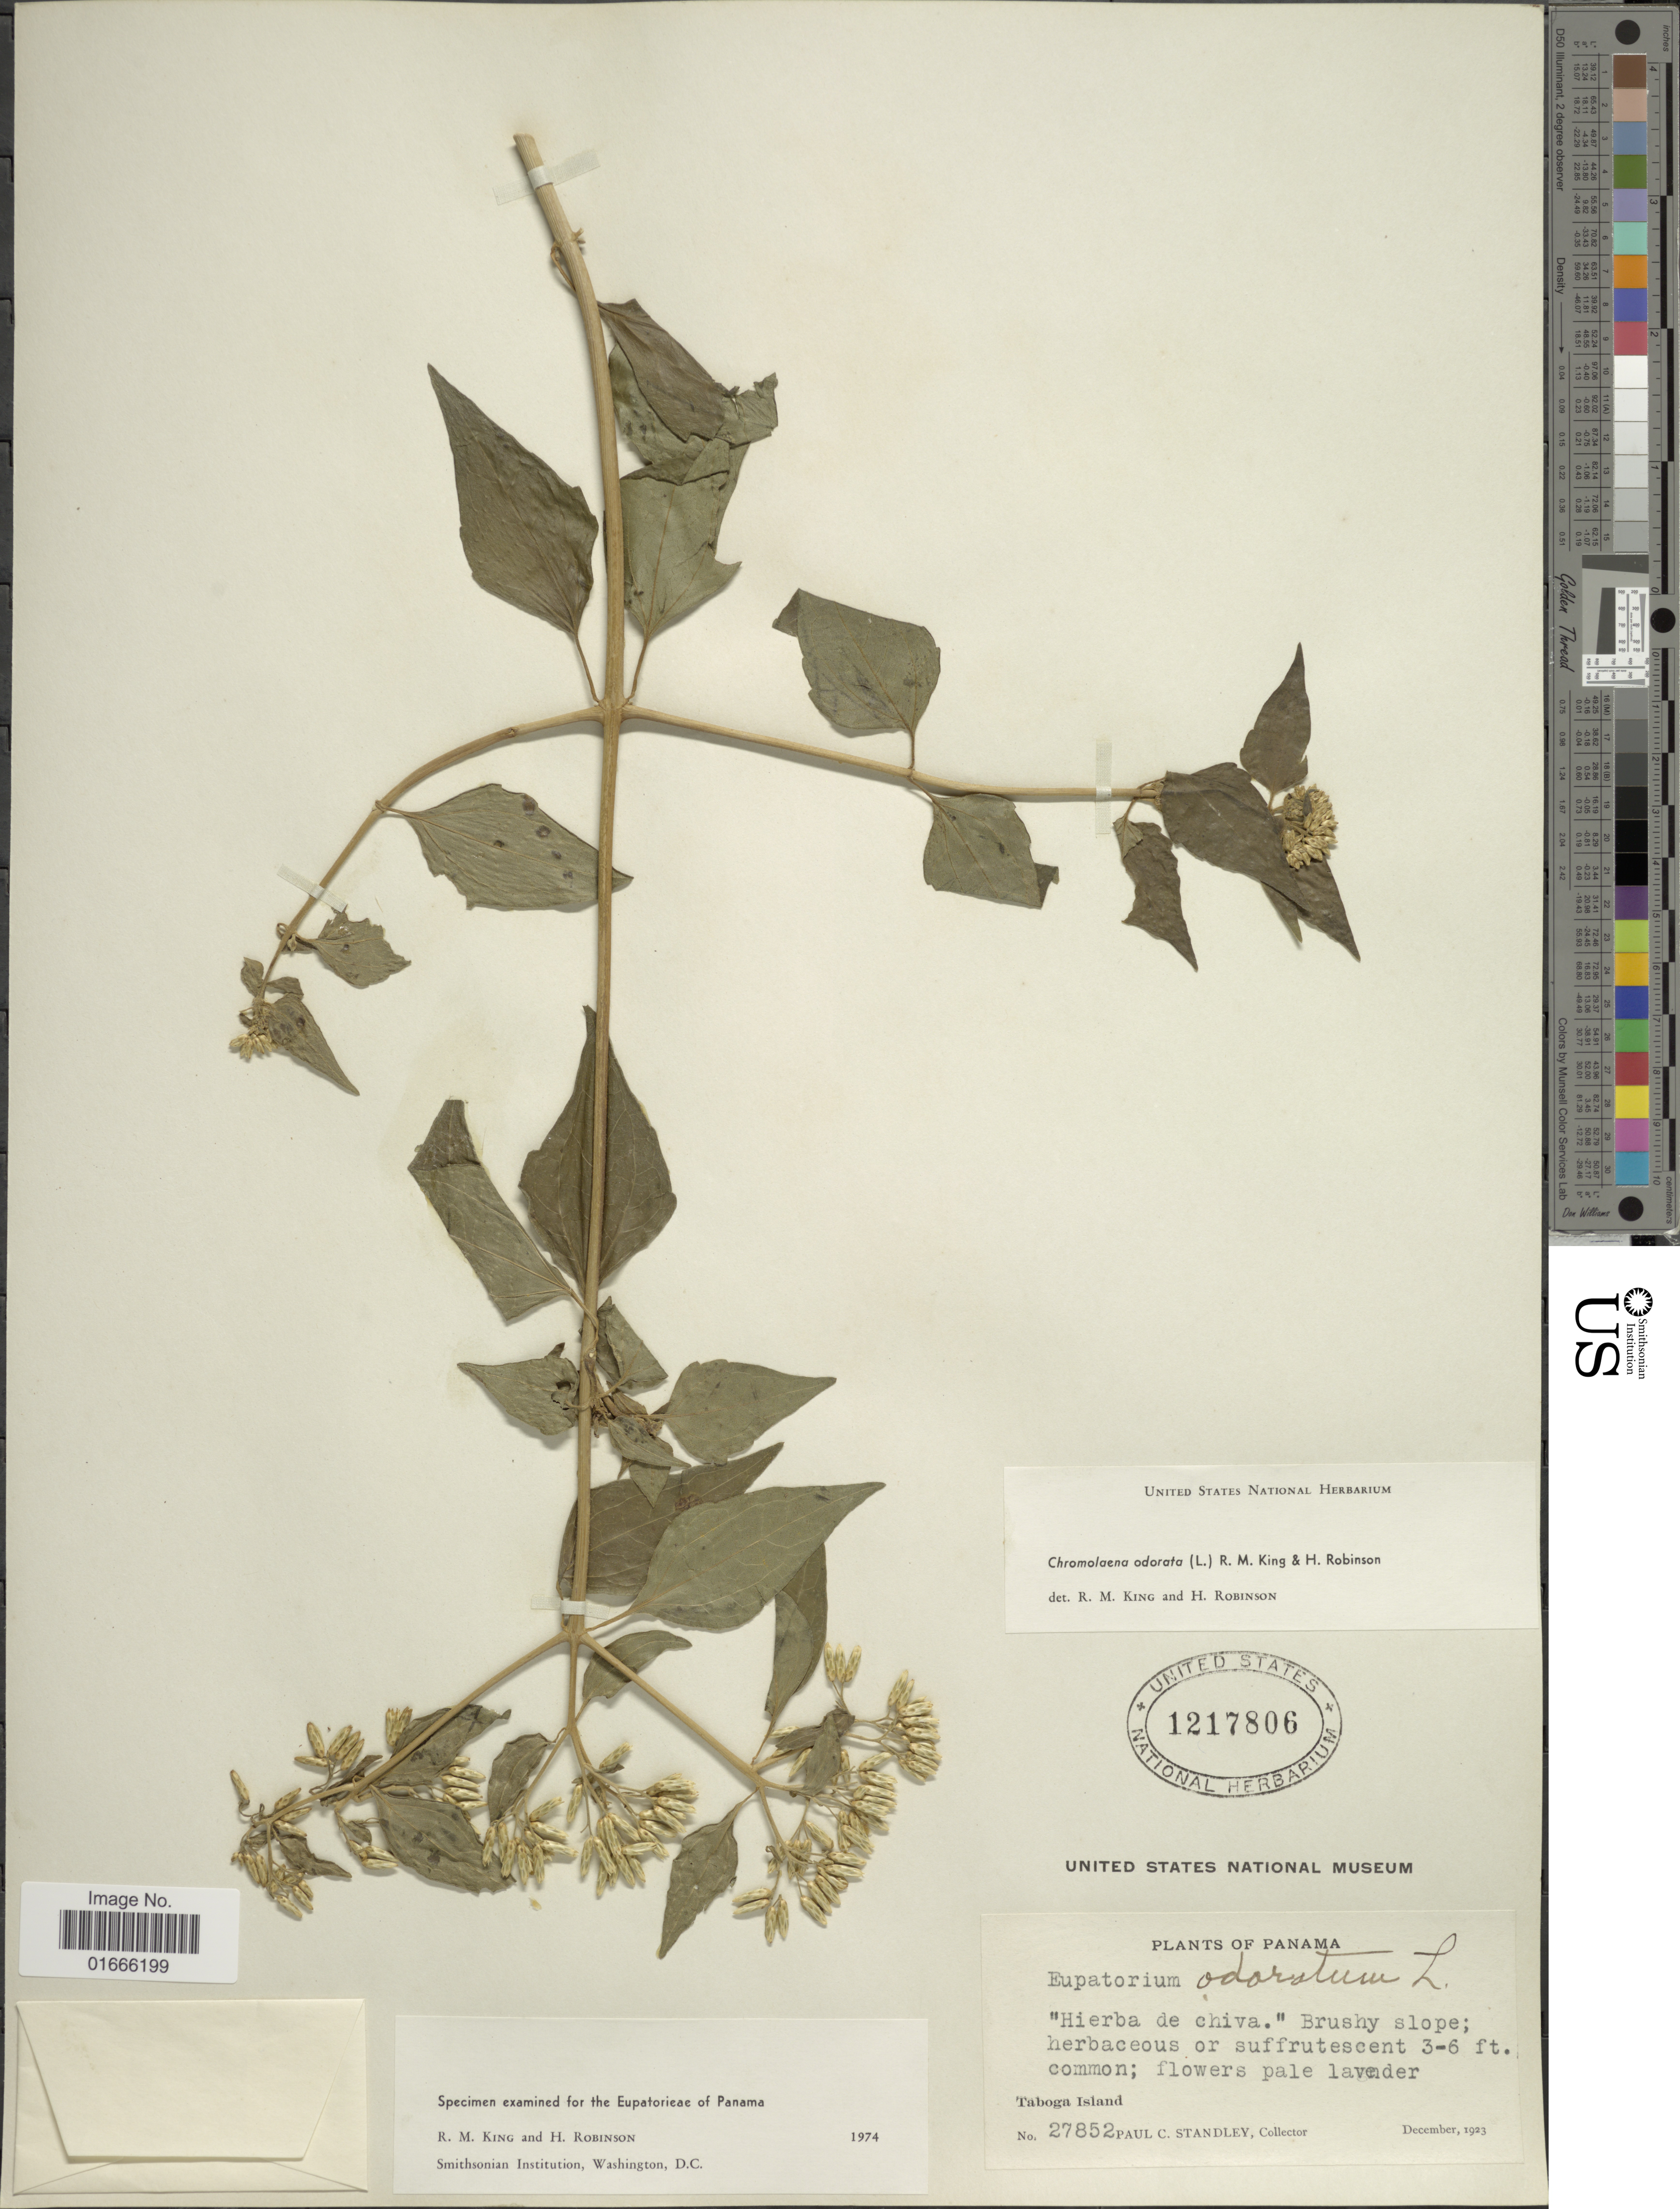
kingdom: Plantae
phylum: Tracheophyta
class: Magnoliopsida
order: Asterales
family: Asteraceae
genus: Chromolaena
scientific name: Chromolaena odorata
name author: (L.) R.M. King & H. Rob.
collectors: P. C. Standley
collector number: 27852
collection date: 1923-12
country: Panama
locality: Taboga Island.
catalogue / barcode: US 1217806